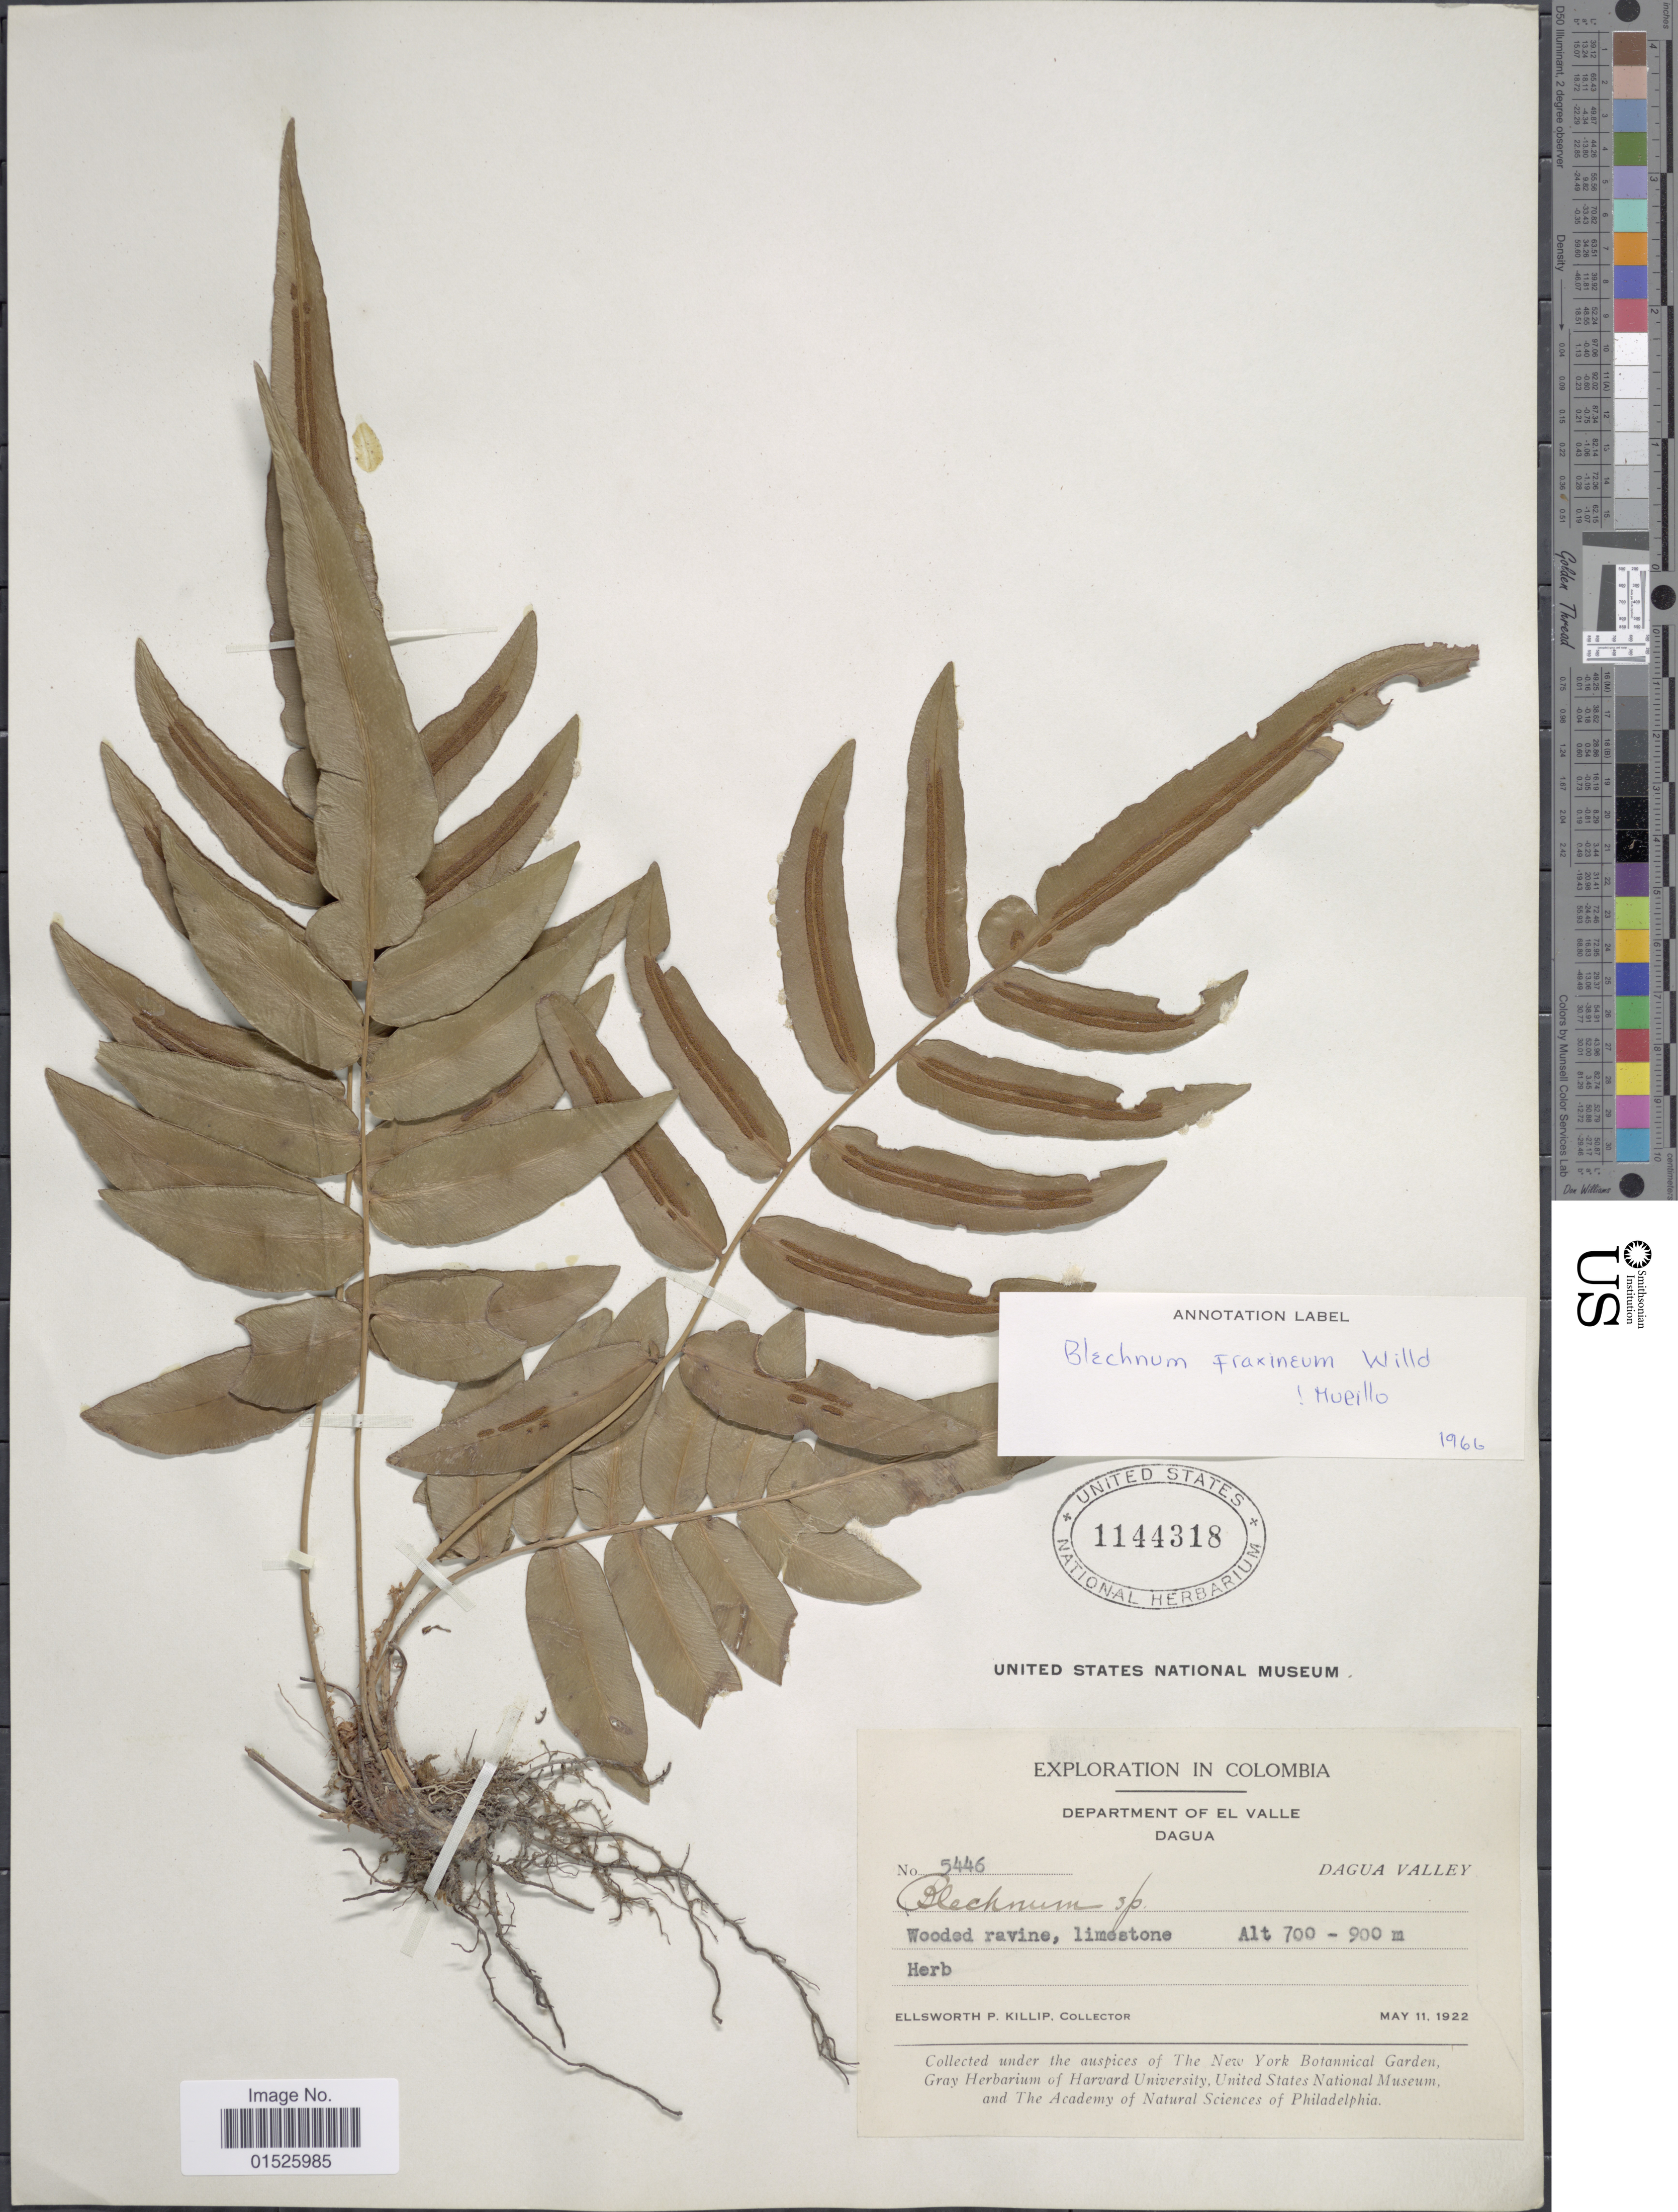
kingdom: Plantae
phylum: Tracheophyta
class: Polypodiopsida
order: Polypodiales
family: Blechnaceae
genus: Blechnum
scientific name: Blechnum x fraxineum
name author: Willd.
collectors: E. P. Killip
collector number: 5446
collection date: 1922-05-11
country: Colombia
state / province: Valle del Cauca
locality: Colombia, Department of El Valle, Dagua. Dagua Valley.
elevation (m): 700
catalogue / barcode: US 1144318